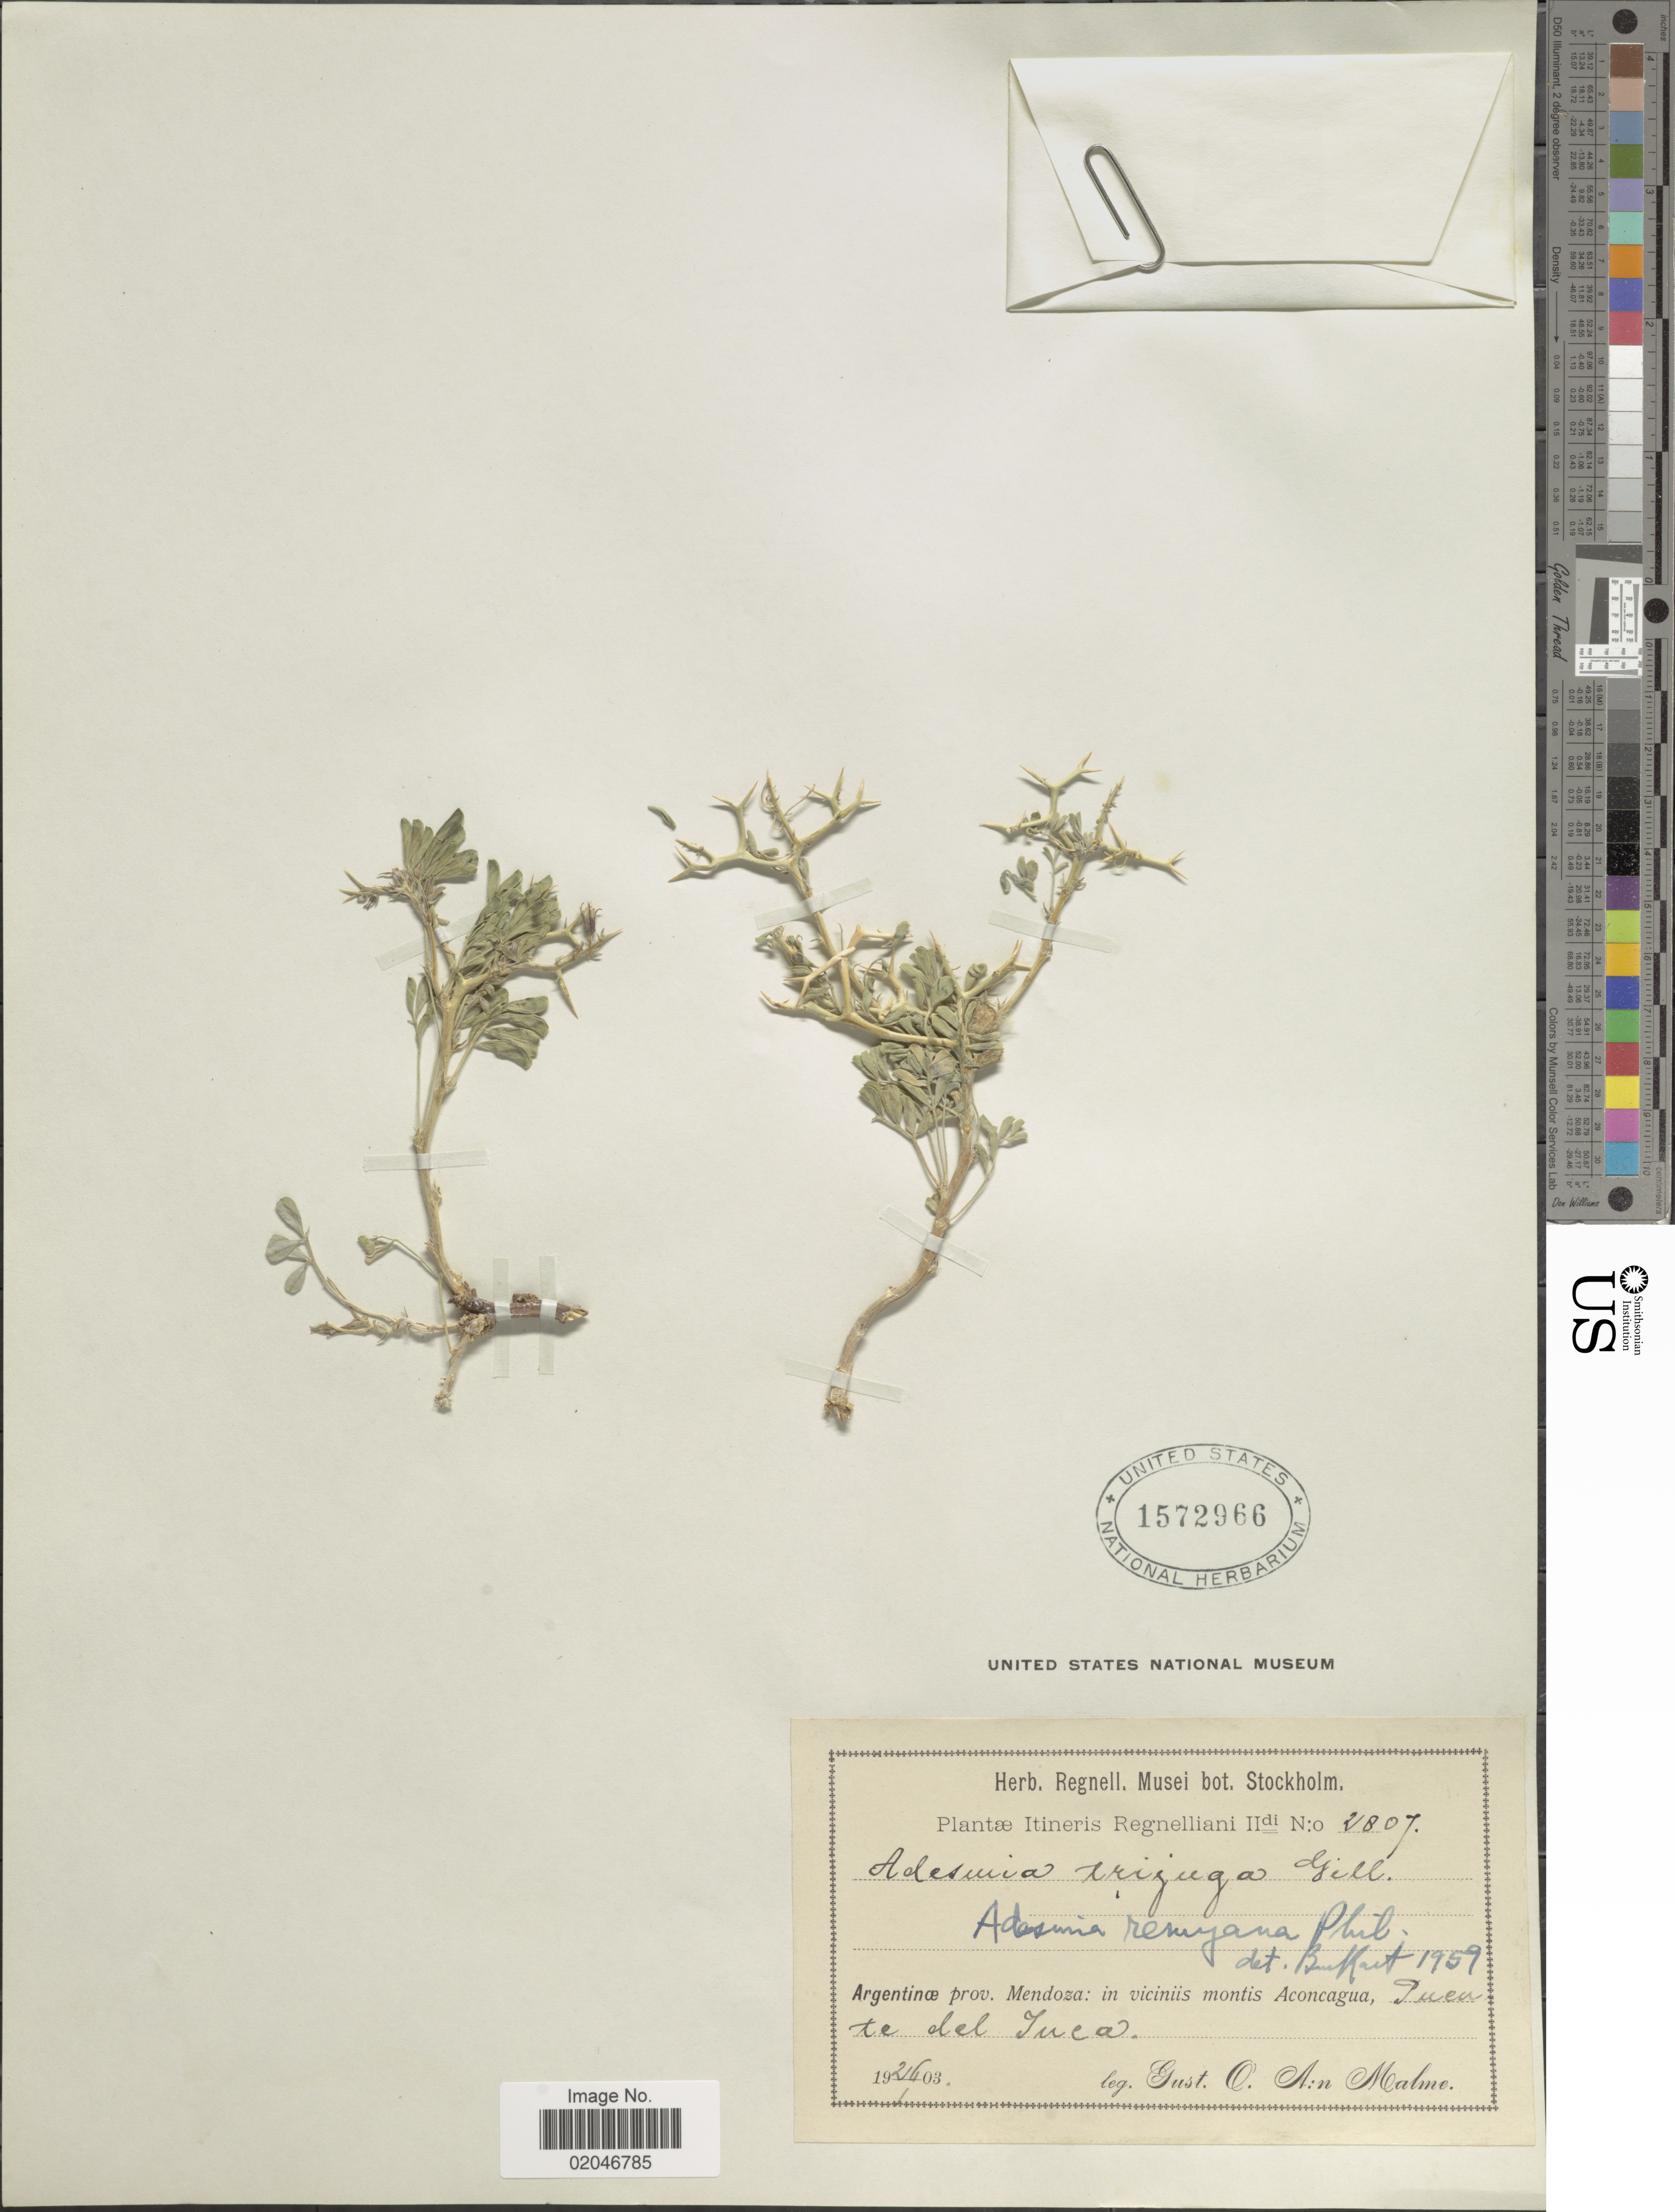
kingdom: Plantae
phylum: Tracheophyta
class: Magnoliopsida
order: Fabales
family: Fabaceae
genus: Adesmia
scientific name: Adesmia aegiceras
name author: Phil.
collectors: G. O. A. Malme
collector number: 2807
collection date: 1903-01-24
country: Argentina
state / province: Mendoza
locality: Montis Aconcagua. Puente del Inca.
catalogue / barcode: US 1572966